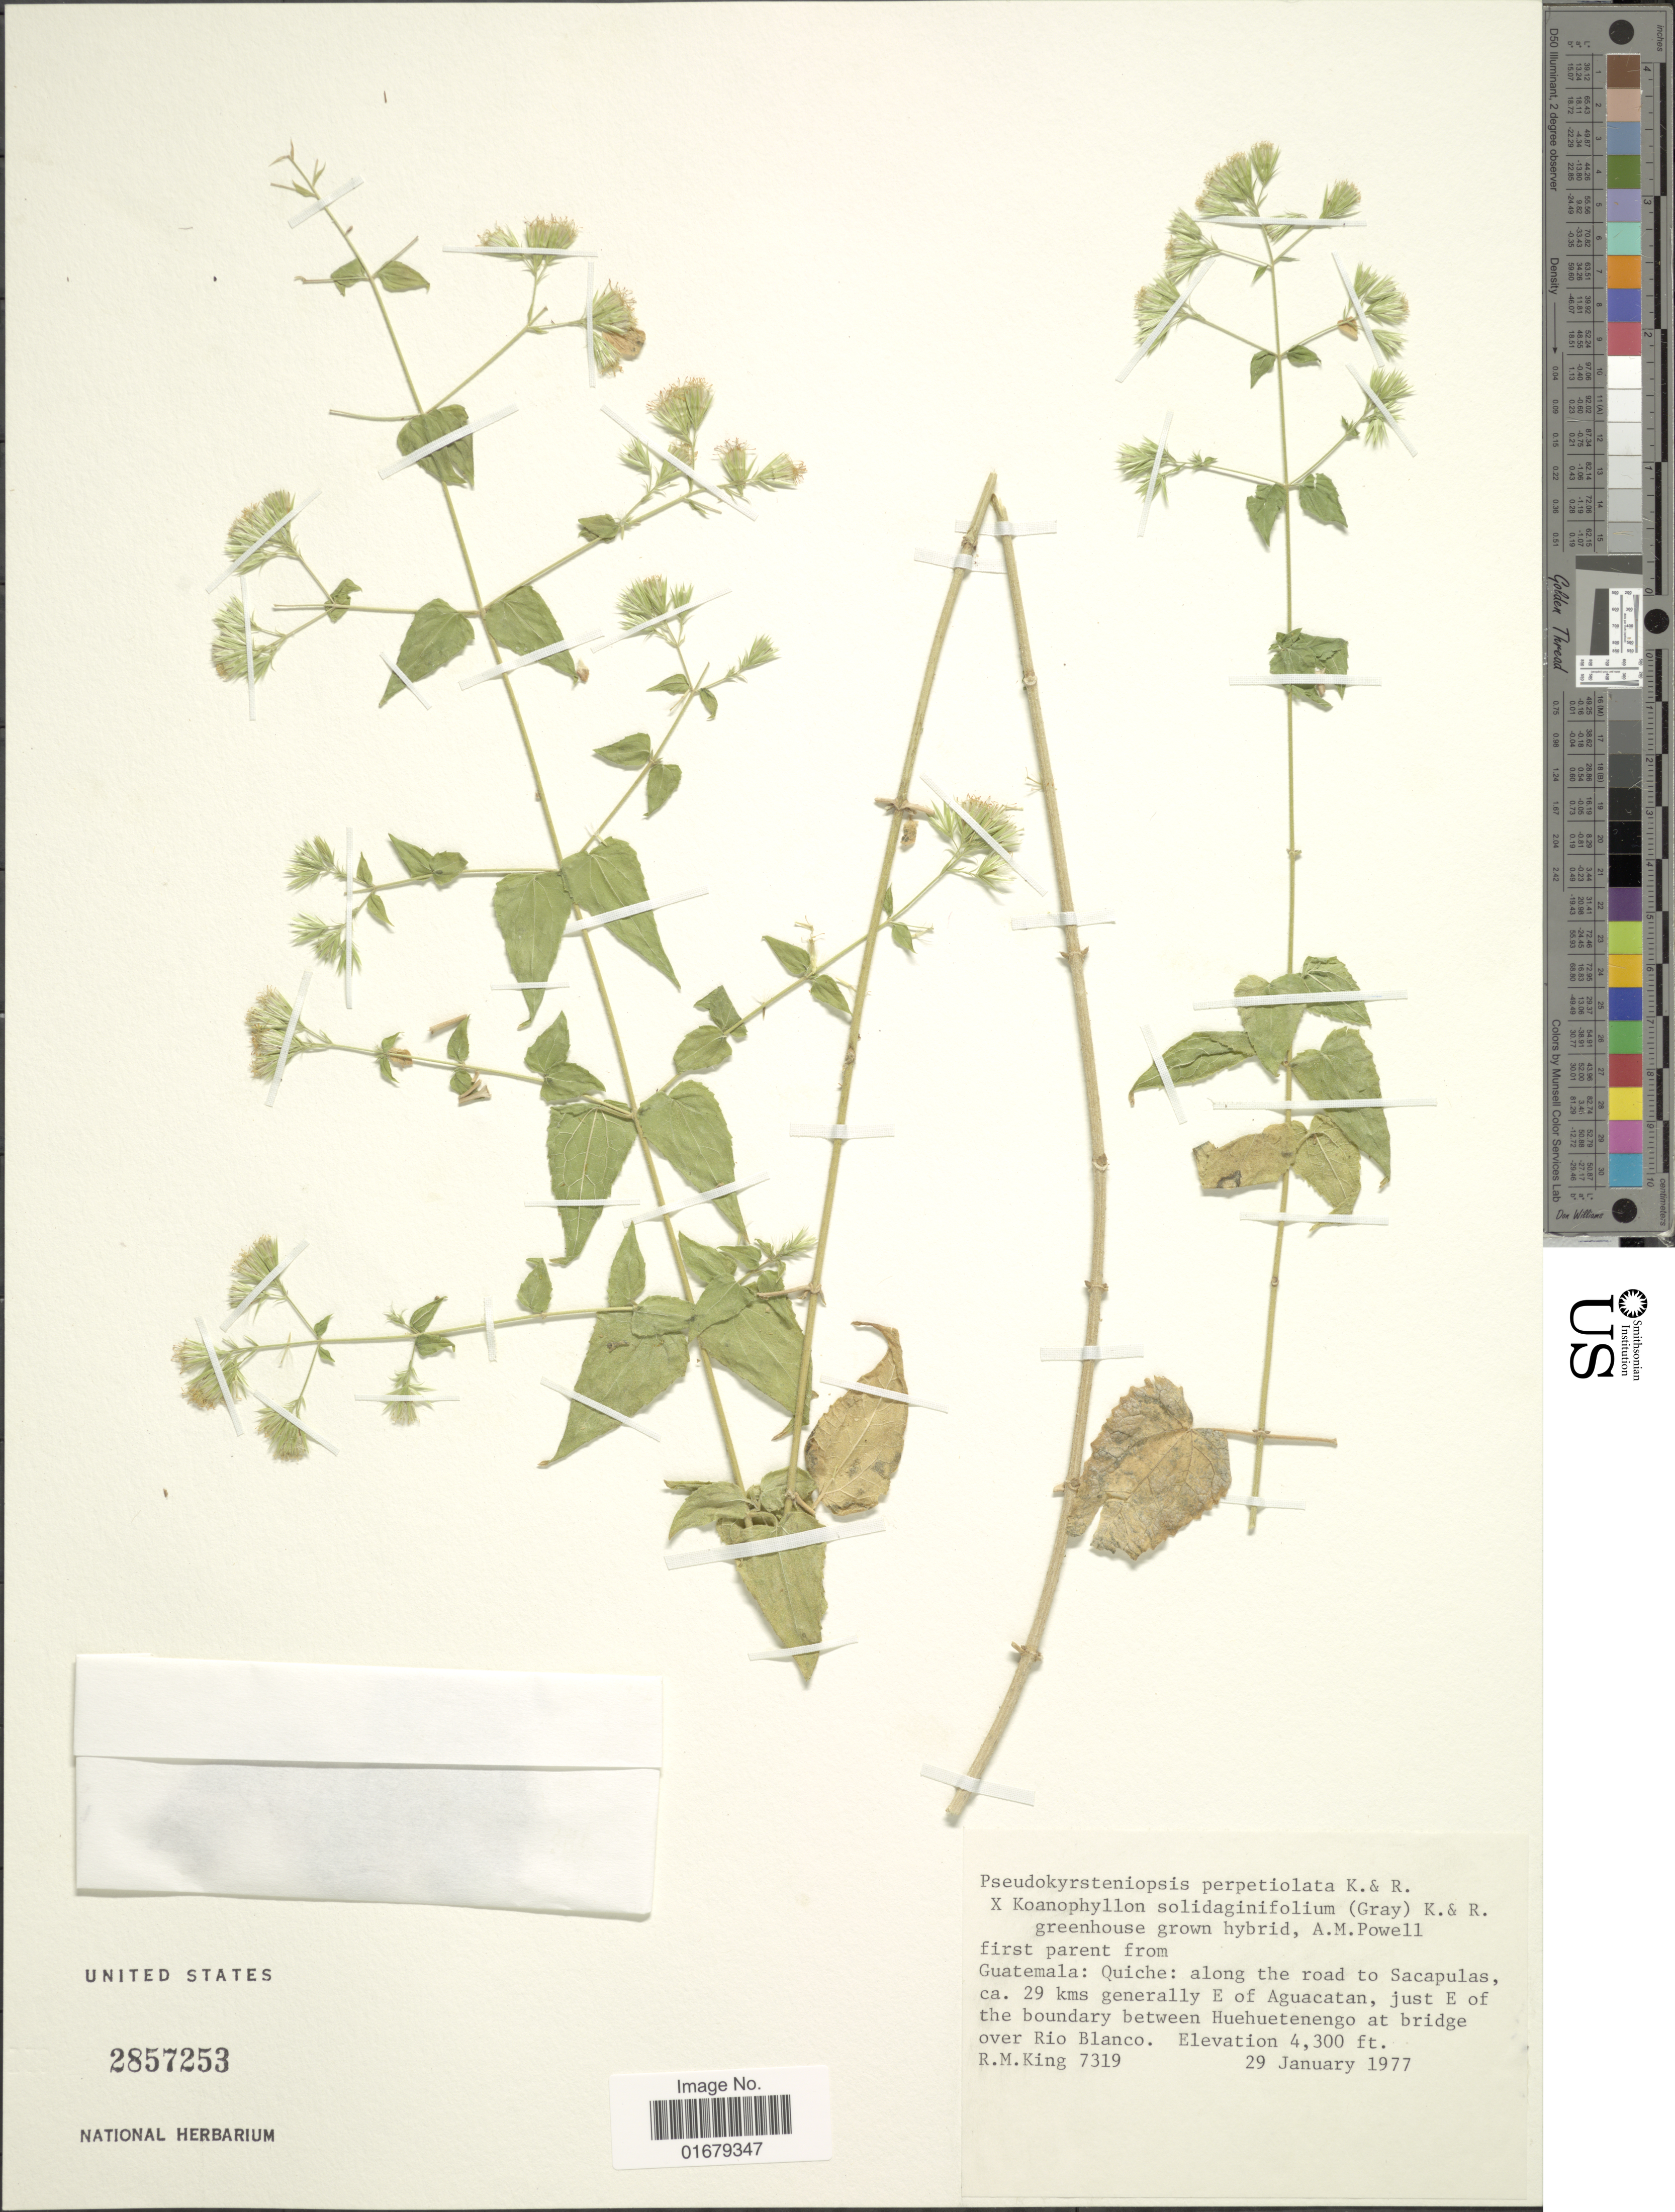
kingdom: Plantae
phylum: Tracheophyta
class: Magnoliopsida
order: Asterales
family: Asteraceae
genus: Pseudokyrsteniopsis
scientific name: Pseudokyrsteniopsis perpetiolata x Koanophyllon solidaginifolium (A. Gray) R.M. King & H. Rob.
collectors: R. M. King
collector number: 7319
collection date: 1977-01-29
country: Guatemala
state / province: El Quiché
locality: Along the road to Sacapulas, ca 29 kms generally E of Aguacatan, just E of the boundary between Huehuertenango at bridge over Rio Blanco.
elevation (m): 1311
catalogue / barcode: US 2857253